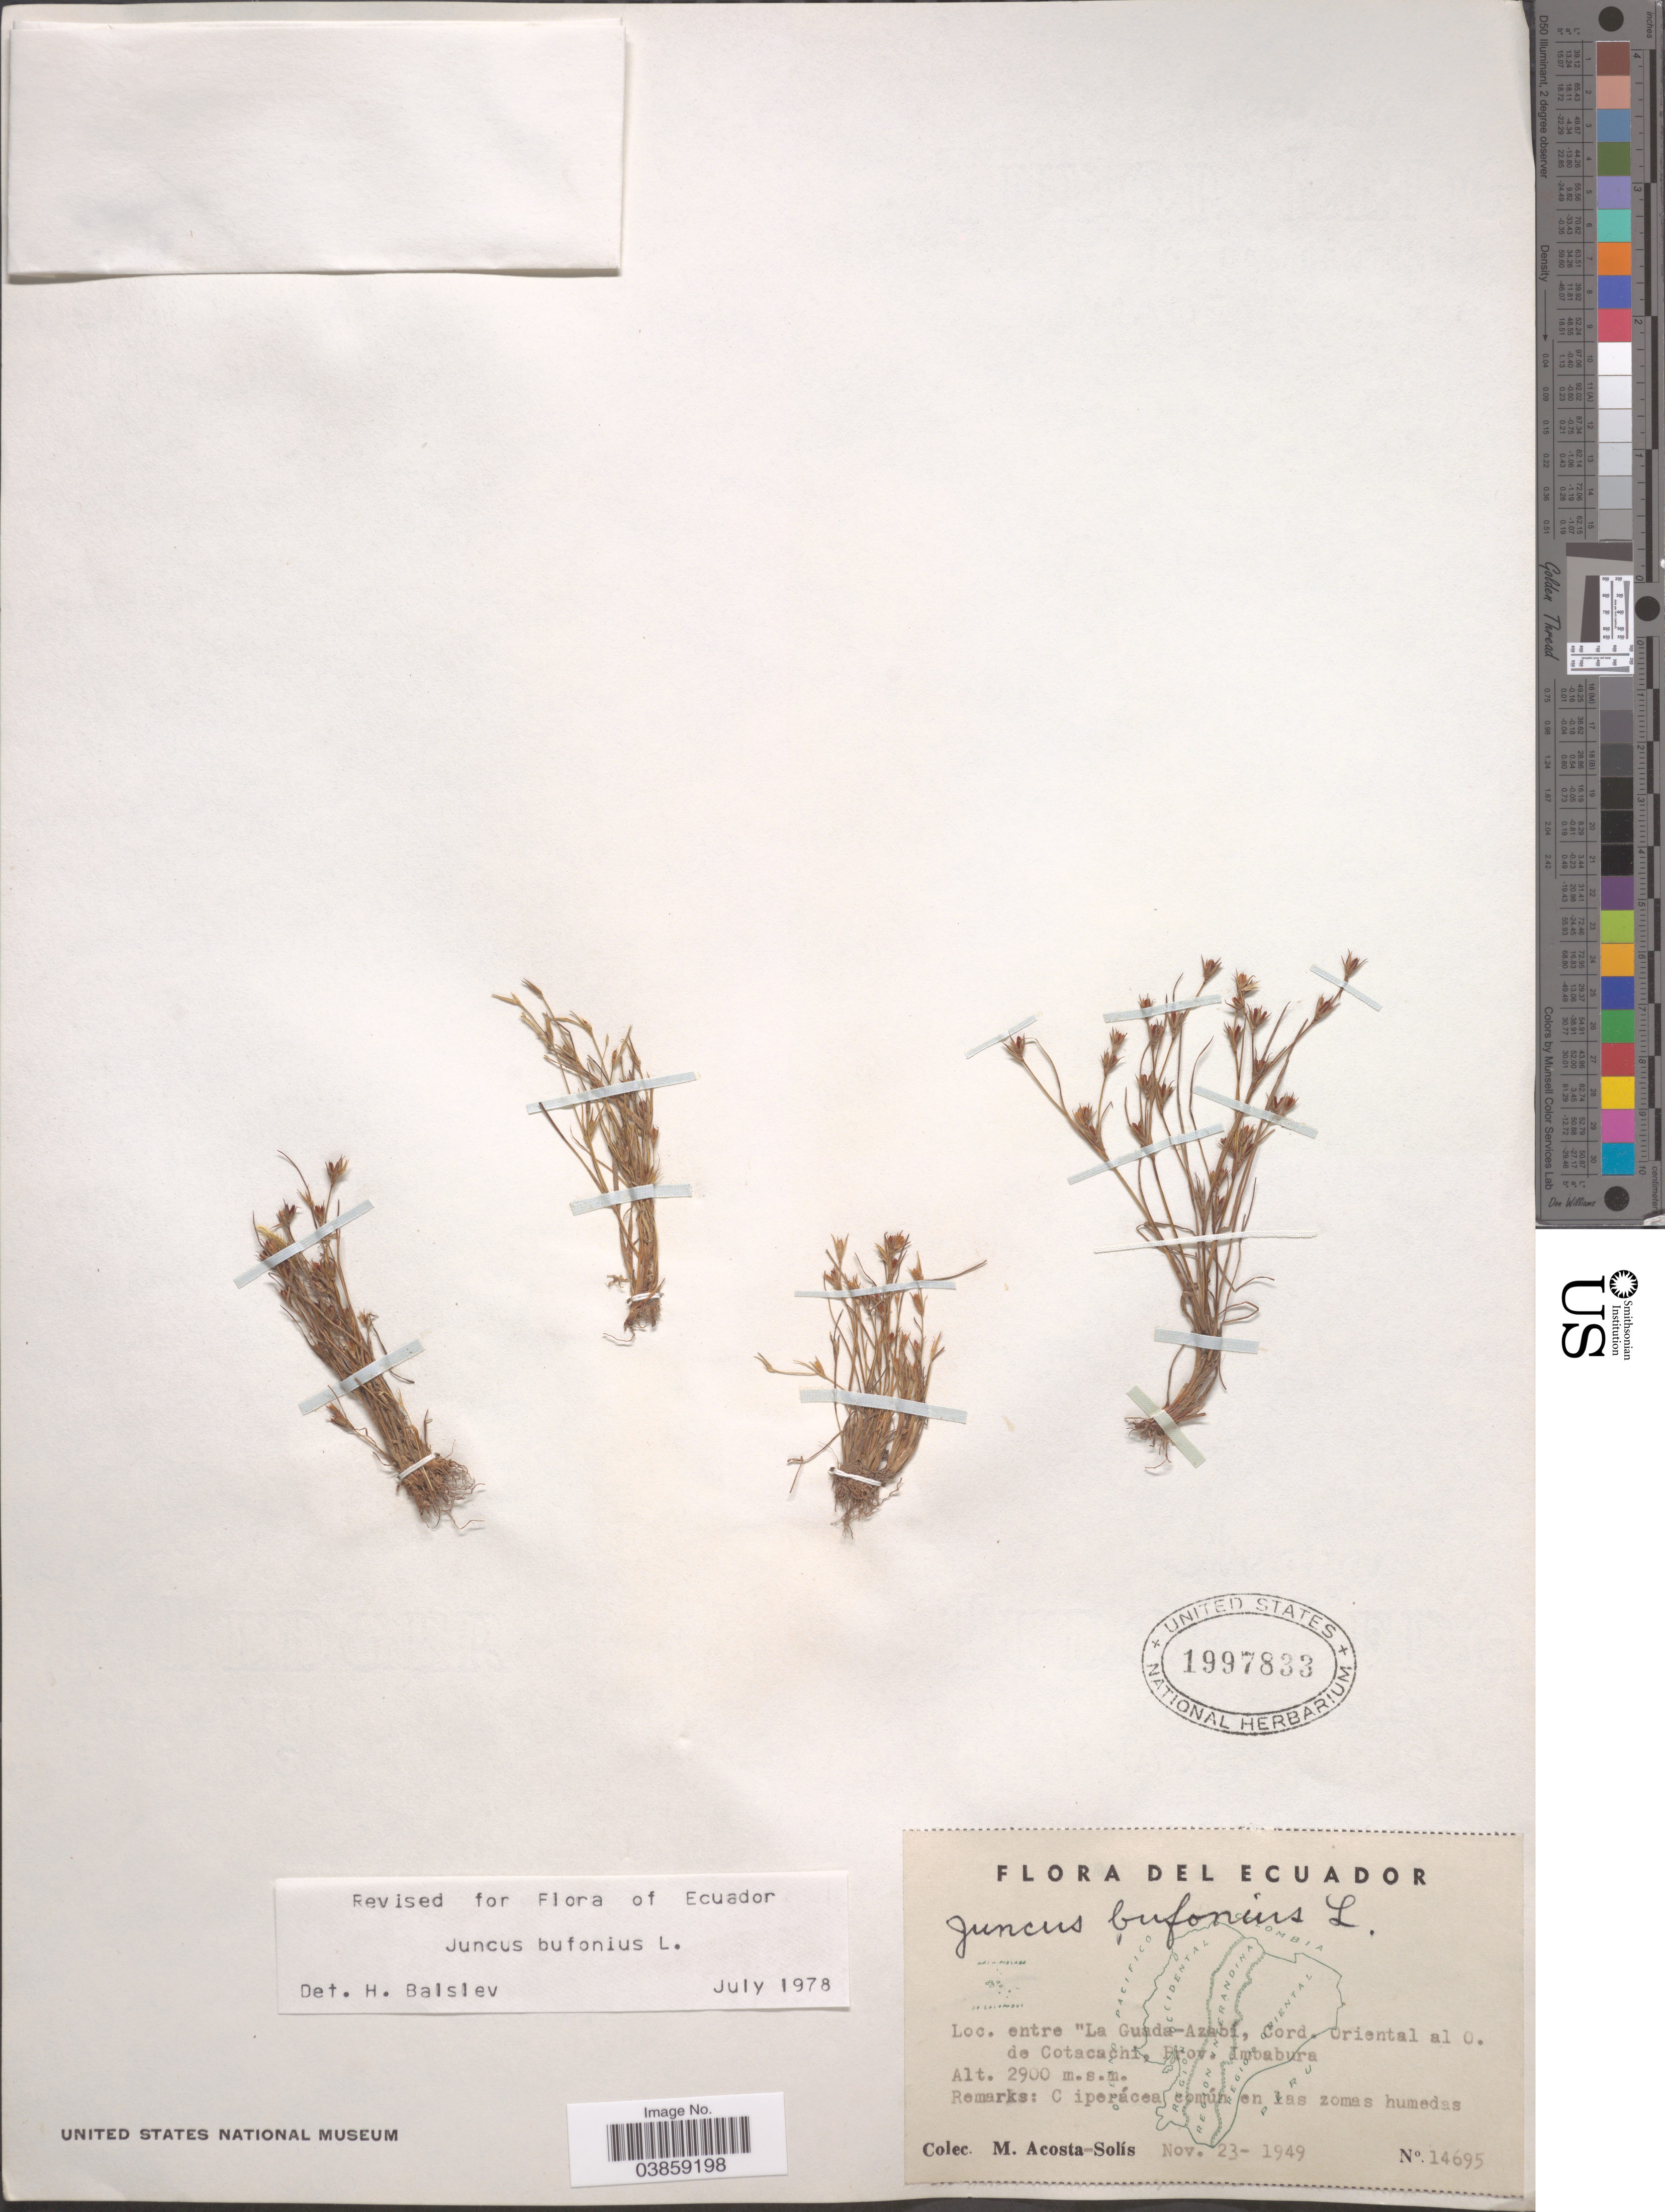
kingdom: Plantae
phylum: Tracheophyta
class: Liliopsida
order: Poales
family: Juncaceae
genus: Juncus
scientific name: Juncus bufonius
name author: L.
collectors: M. Acosta Solis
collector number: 14695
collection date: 1949-11-23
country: Ecuador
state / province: Imbabura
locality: Entre La Guada-Azabi, Cord. Oriental al O. de Cotacachi.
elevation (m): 2900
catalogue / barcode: US 1997833